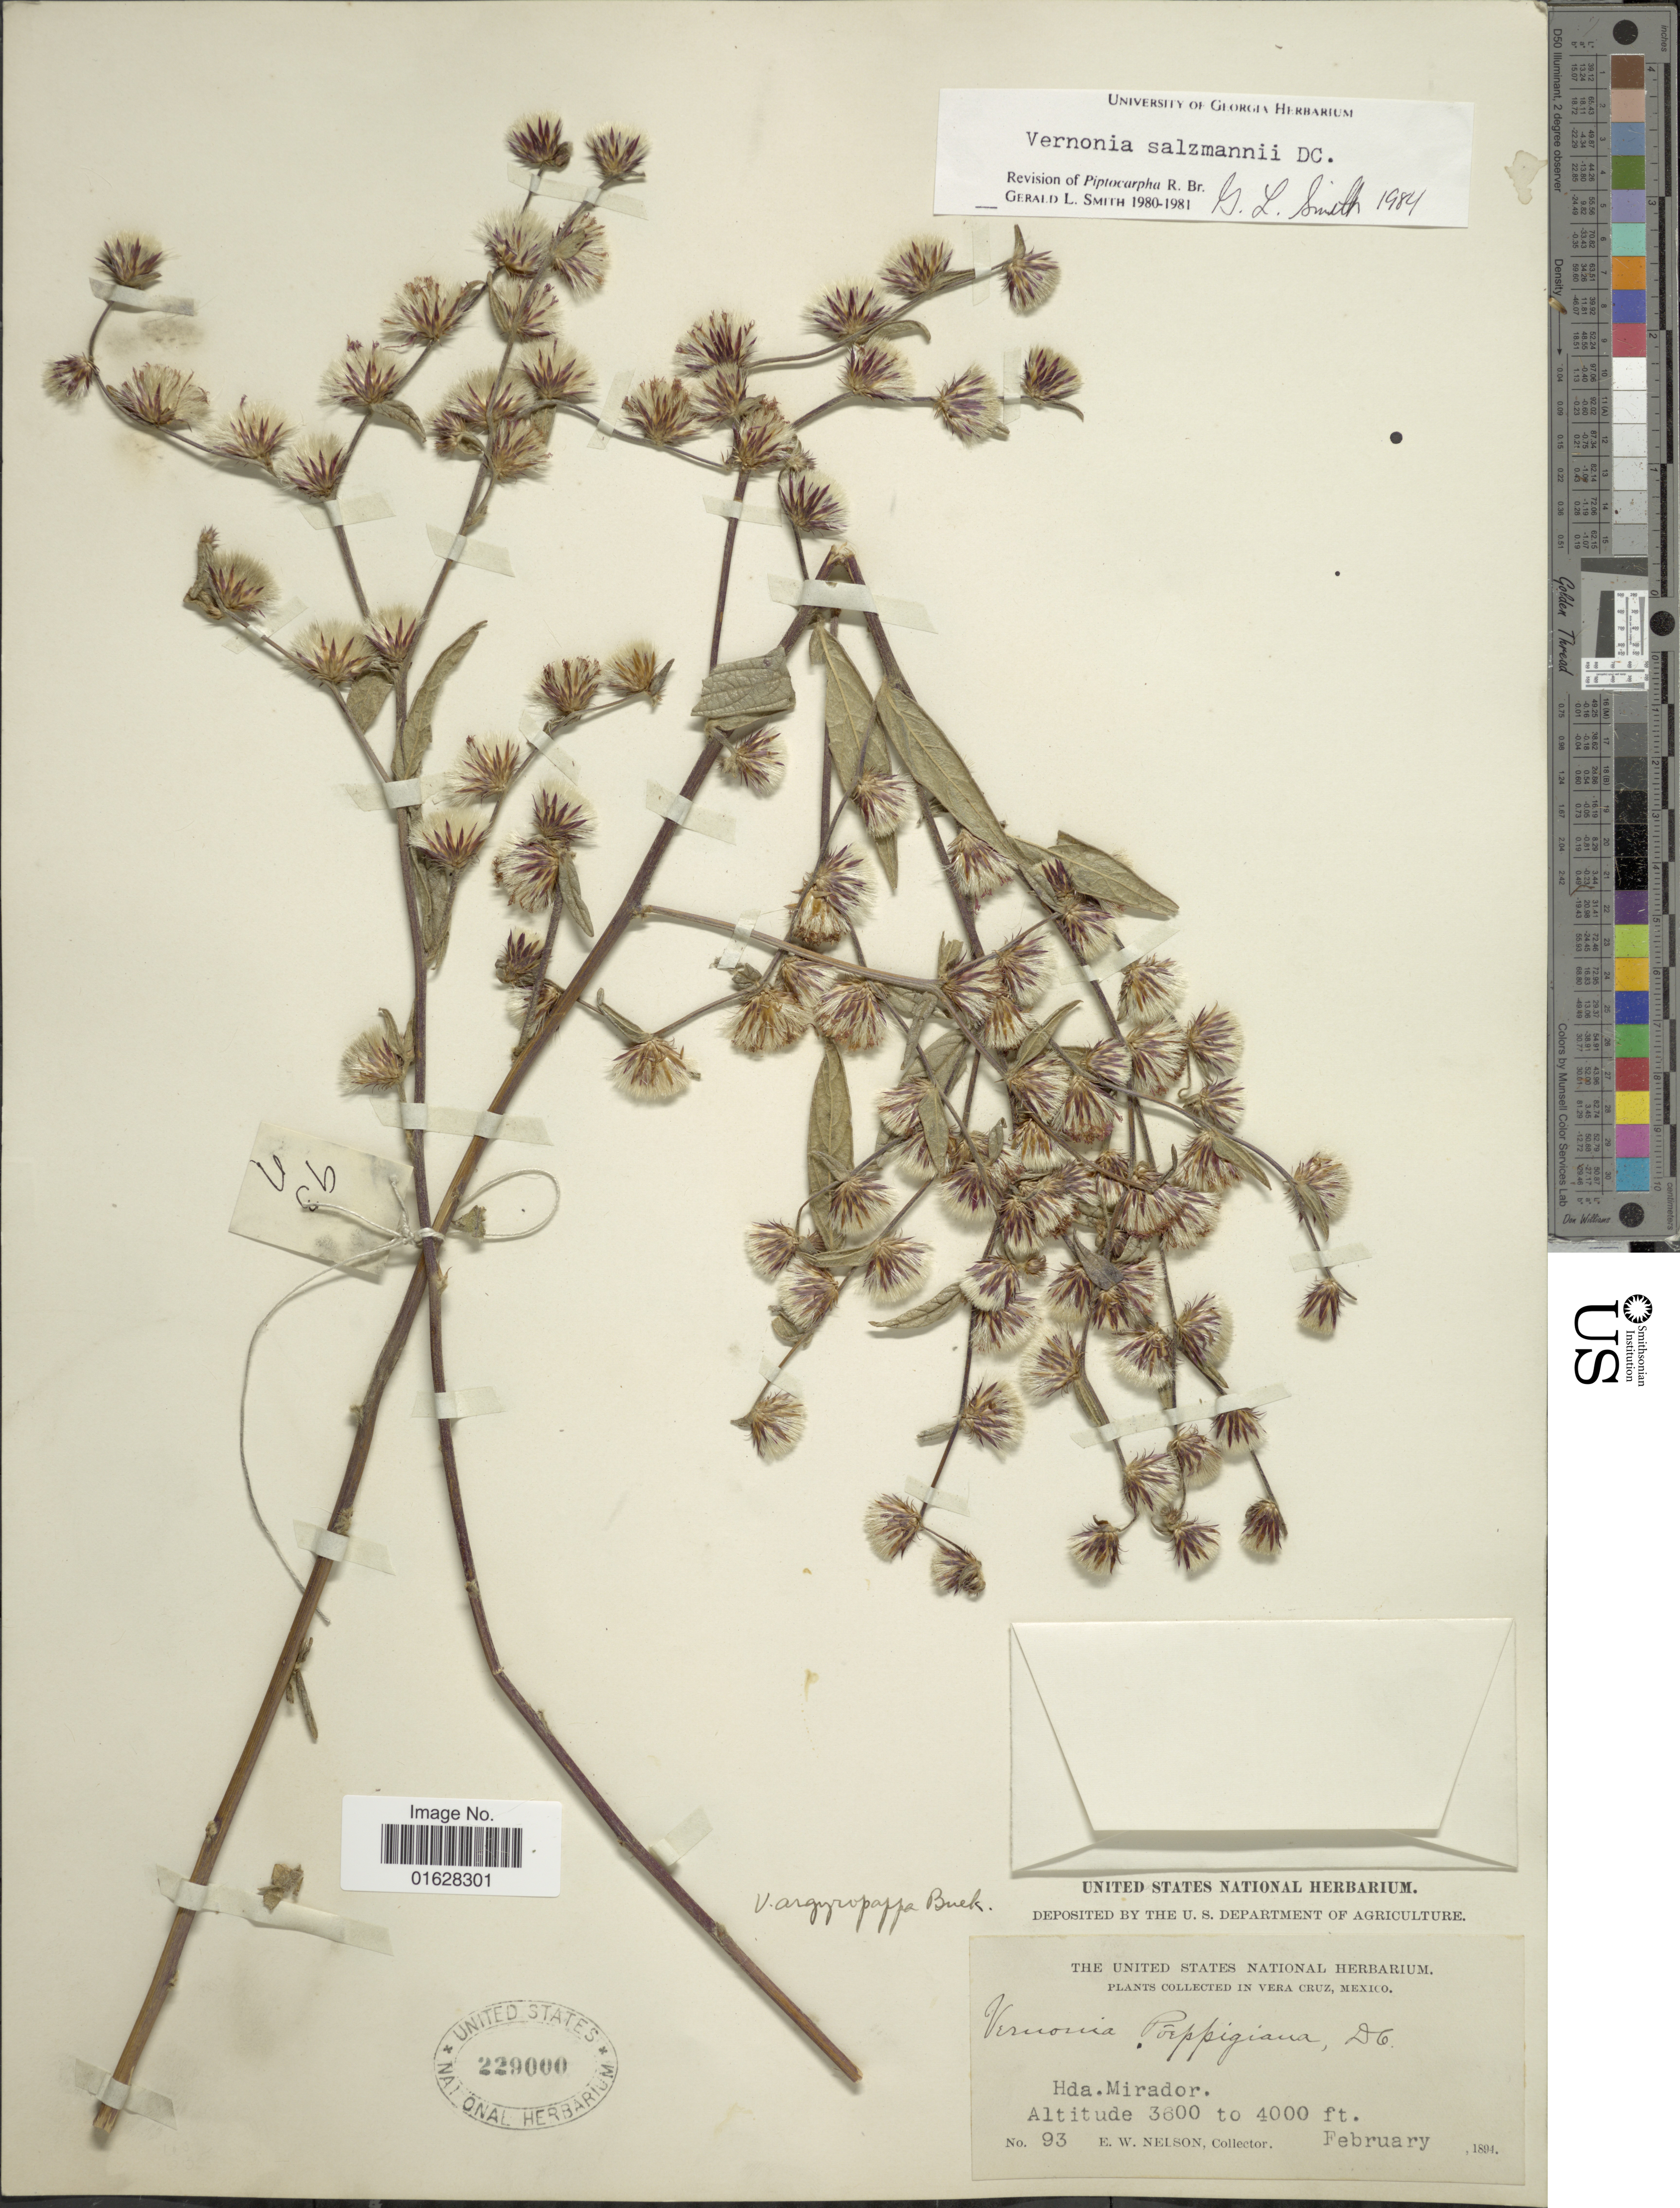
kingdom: Plantae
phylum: Tracheophyta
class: Magnoliopsida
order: Asterales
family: Asteraceae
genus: Lepidaploa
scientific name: Lepidaploa salzmannii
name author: (DC.) H. Rob.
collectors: E. W. Nelson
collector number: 93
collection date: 1894-02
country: Mexico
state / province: Veracruz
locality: Vera Cruz, Hda. Mirador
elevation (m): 1097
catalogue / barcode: US 229000